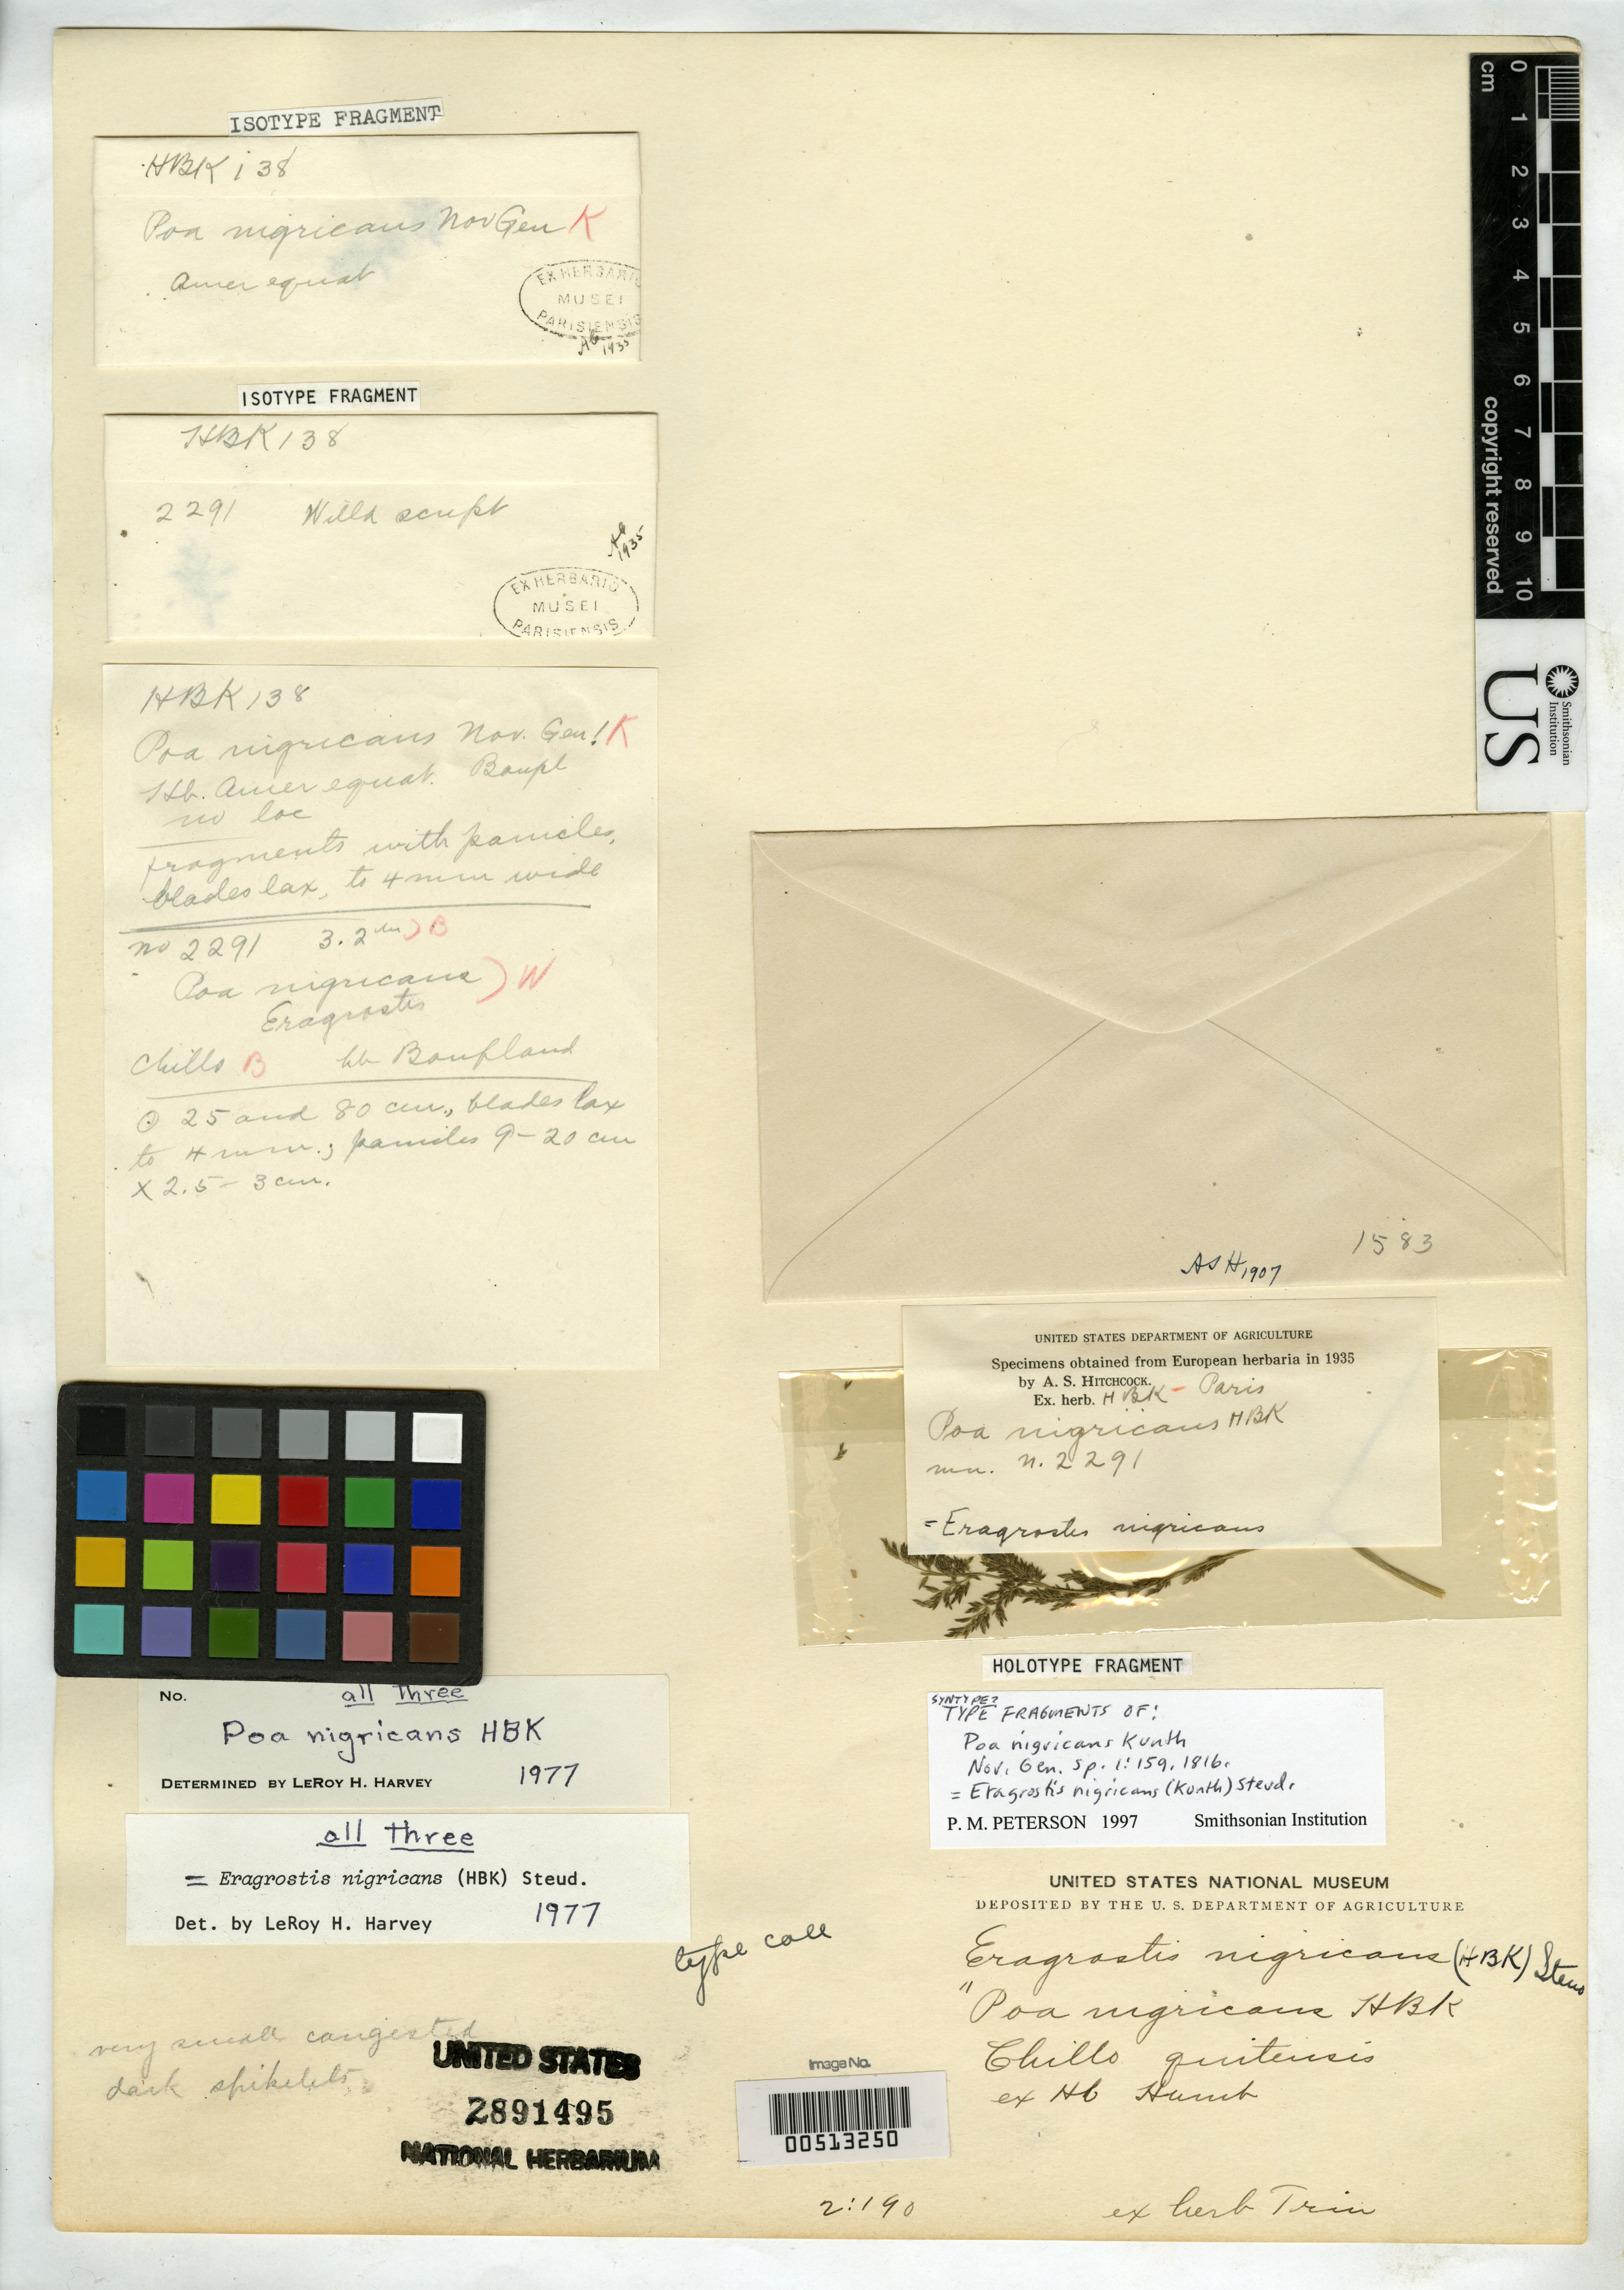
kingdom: Plantae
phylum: Tracheophyta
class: Liliopsida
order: Poales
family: Poaceae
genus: Poa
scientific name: Poa nigricans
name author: Kunth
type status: Type Fragment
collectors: F. W. Humboldt & A. J. A. Bonpland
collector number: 2291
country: Ecuador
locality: Chillo Quitensis.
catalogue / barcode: US 2891495